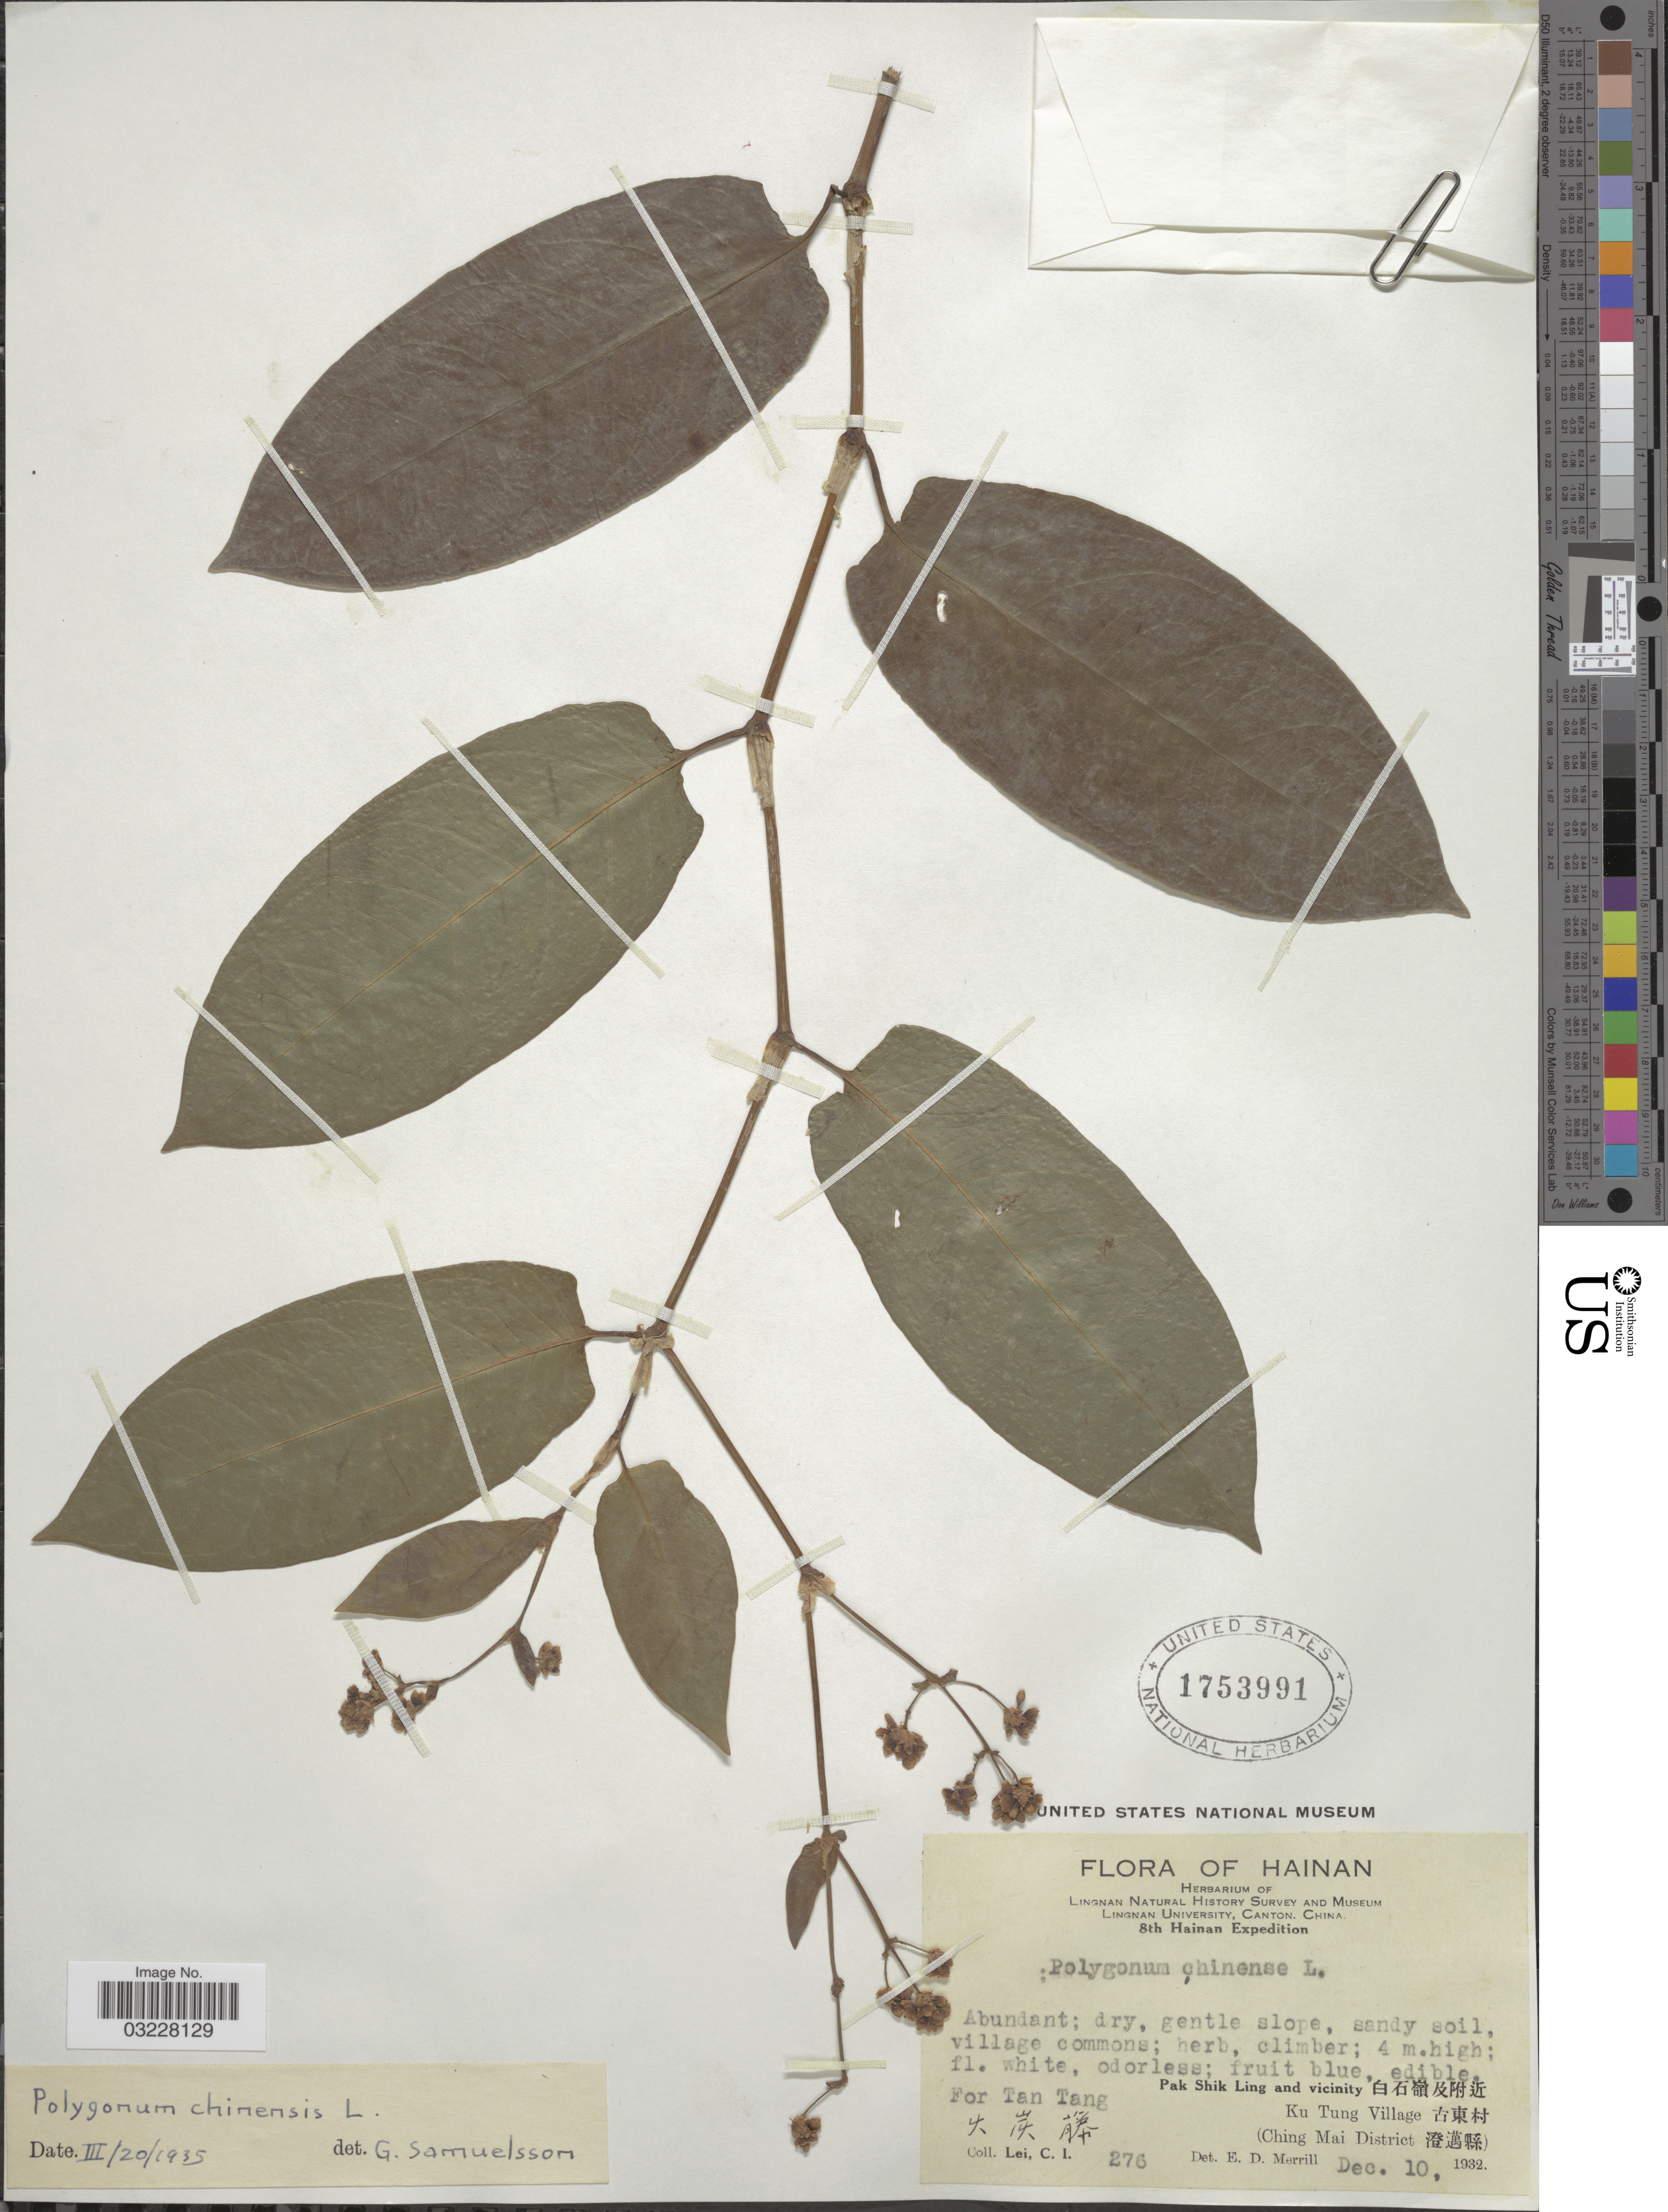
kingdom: Plantae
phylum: Tracheophyta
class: Magnoliopsida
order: Caryophyllales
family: Polygonaceae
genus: Polygonum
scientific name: Polygonum chinense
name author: L.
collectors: C. I. Lei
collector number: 276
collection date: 1932-12-10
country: China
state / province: Hainan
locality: Pak Shik Ling and vicinity X. Ku Tung Village X, (Ching Mai District X). For Tan Tang.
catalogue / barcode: US 1753991